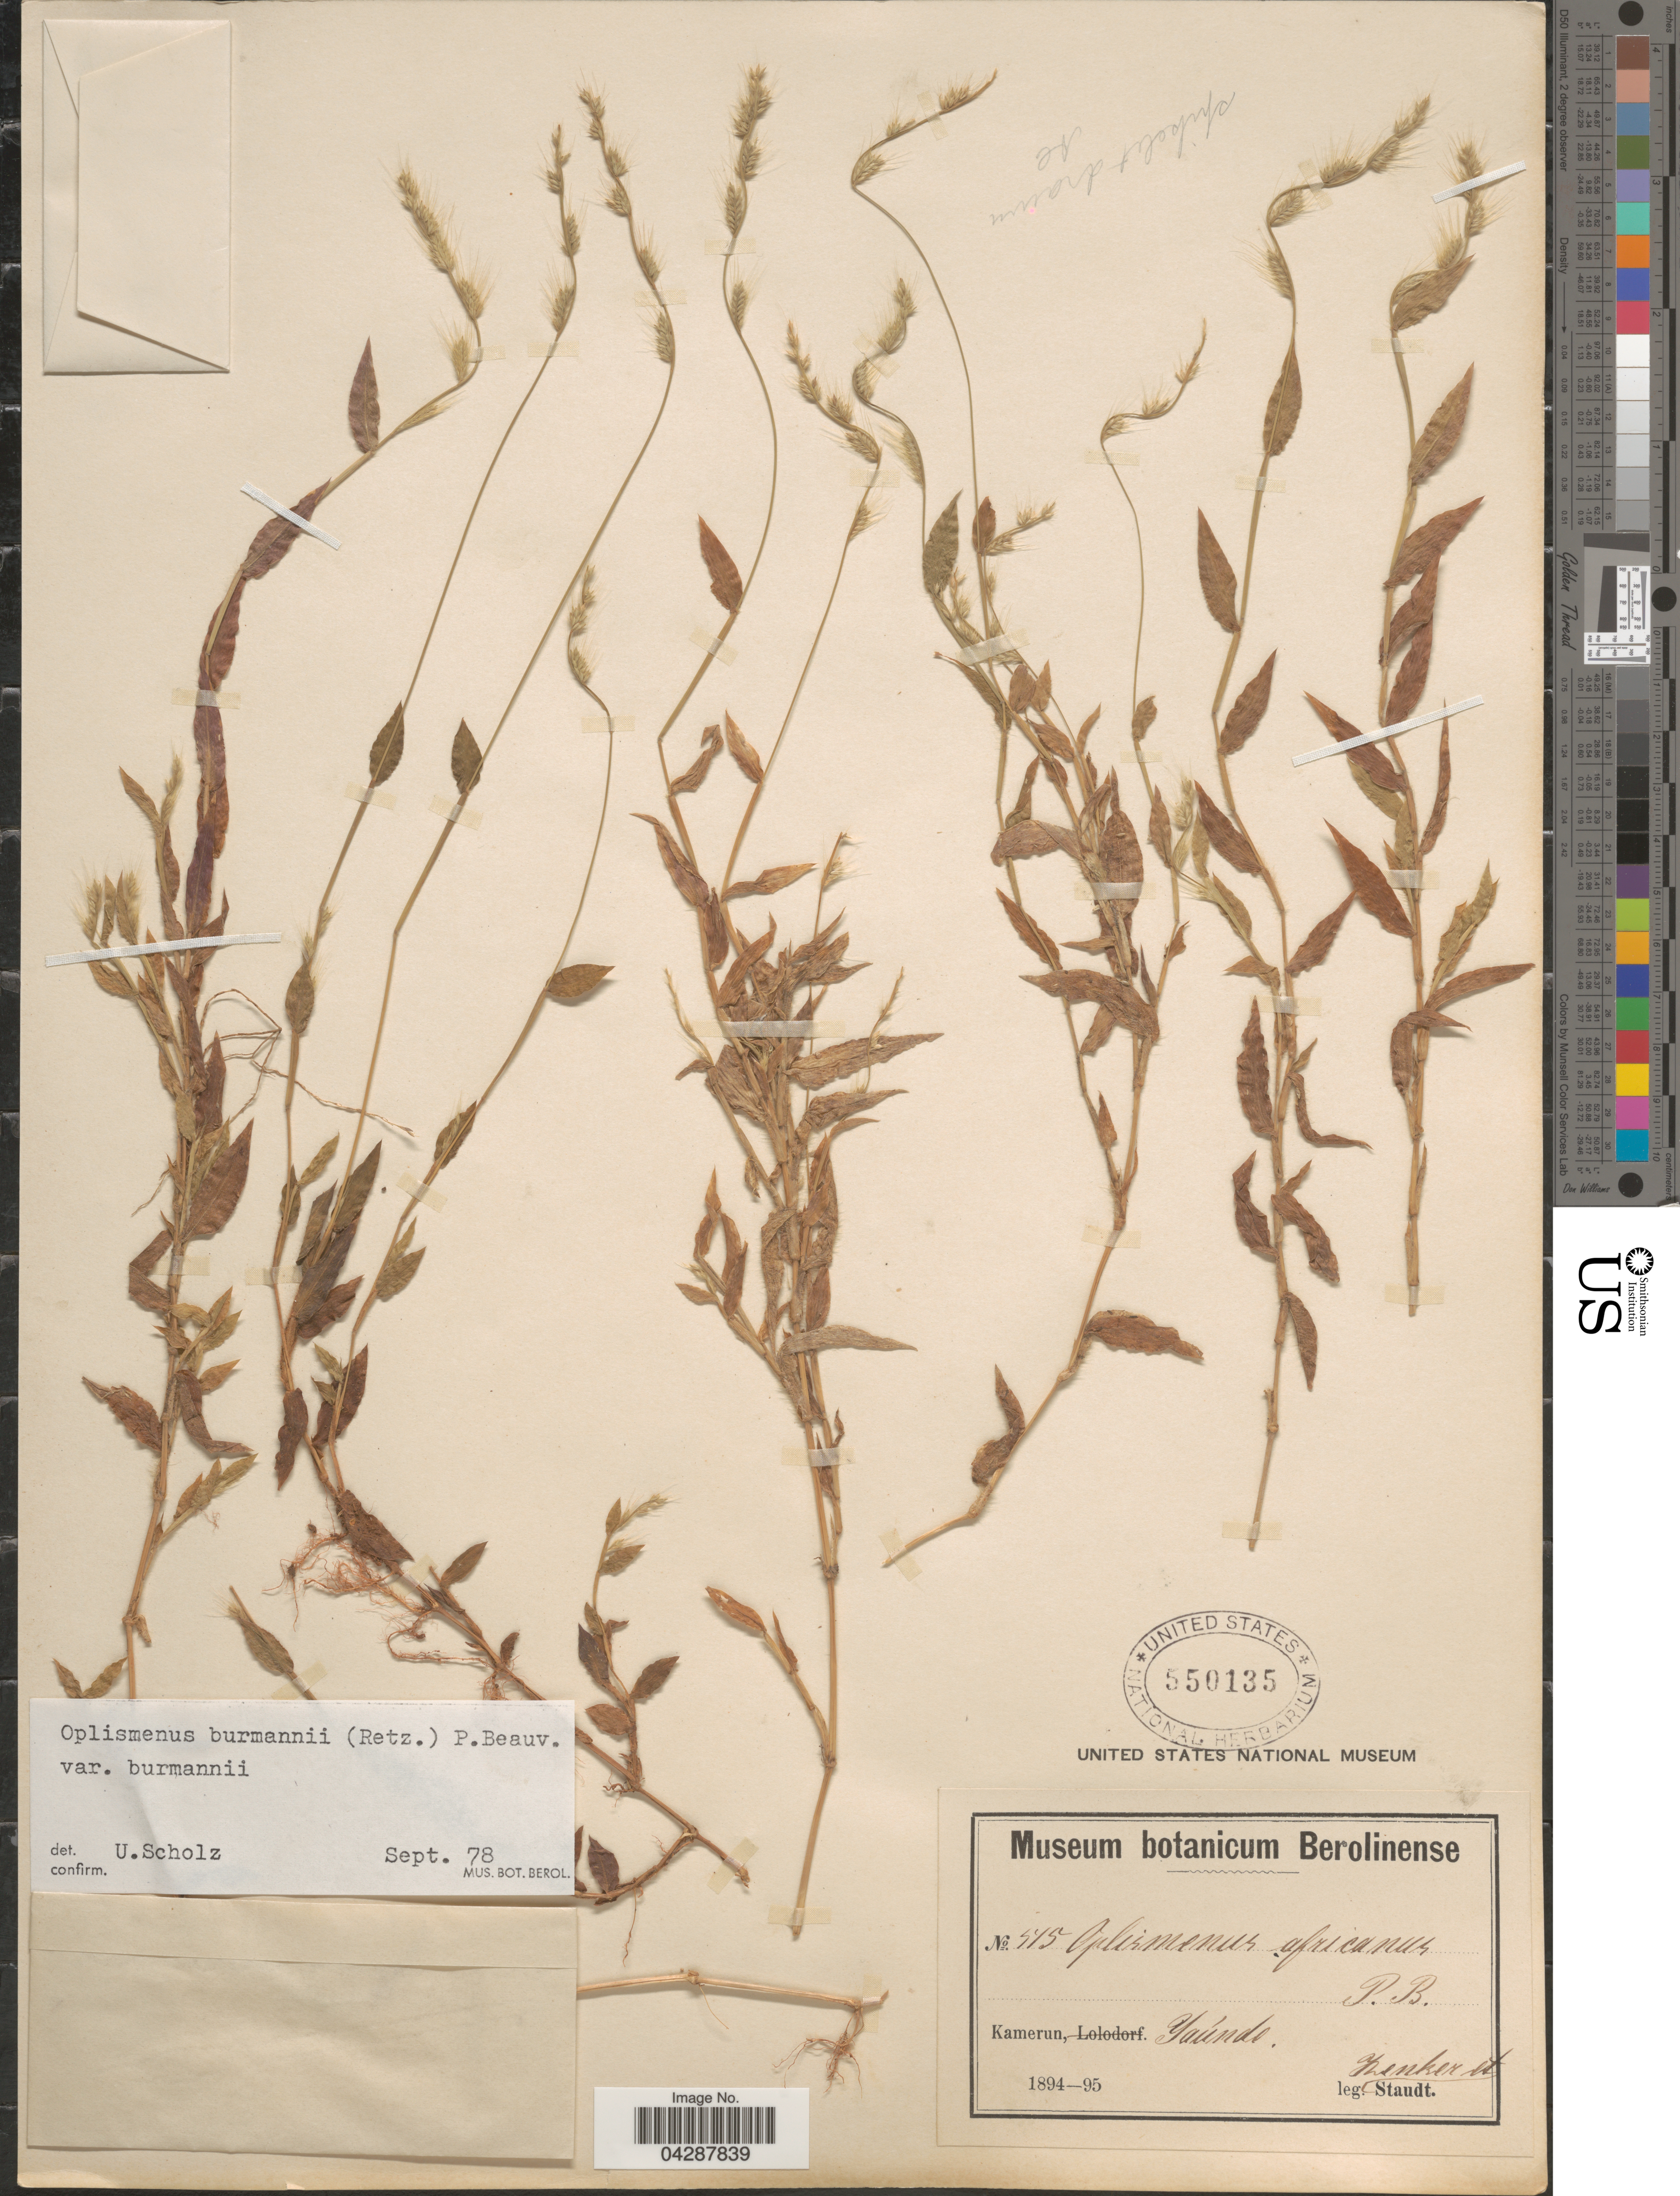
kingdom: Plantae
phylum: Tracheophyta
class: Liliopsida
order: Poales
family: Poaceae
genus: Oplismenus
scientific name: Oplismenus burmannii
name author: (Retz.) P. Beauv.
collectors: Zenker, -- & -. Staudt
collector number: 515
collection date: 1894/1895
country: Cameroon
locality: Kamerun, Yáunde.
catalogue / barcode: US 550135